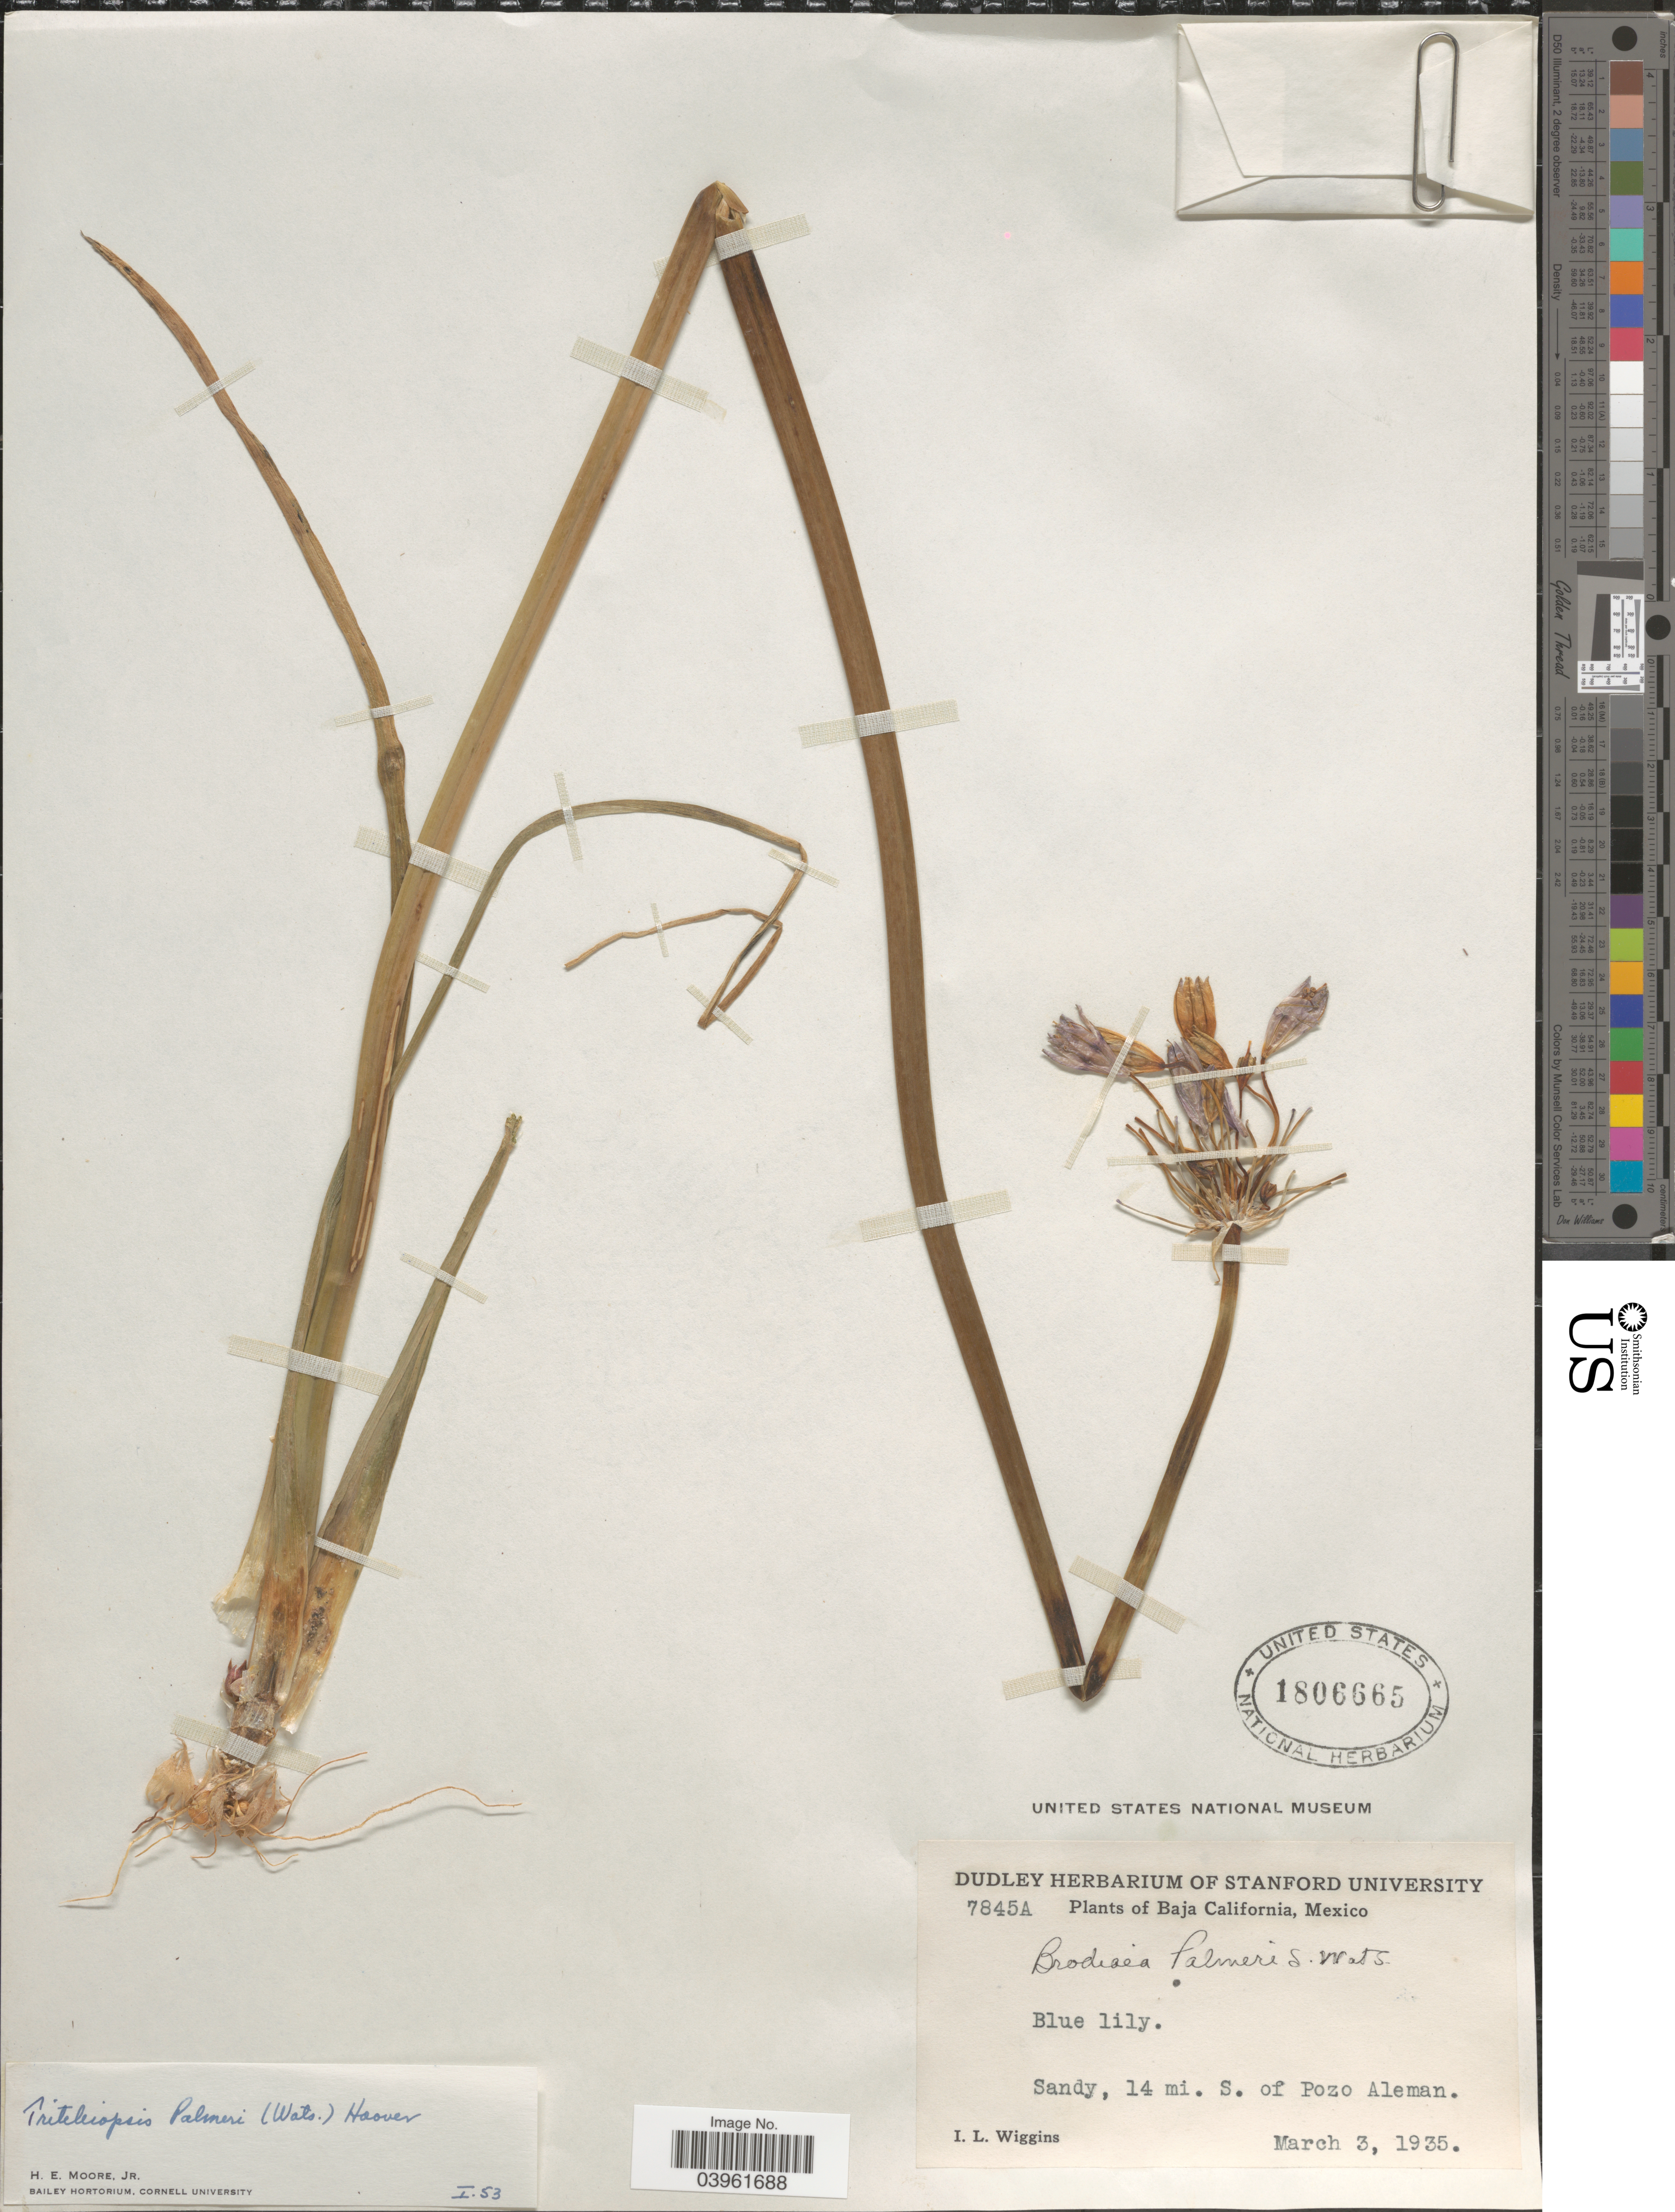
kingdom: Plantae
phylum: Tracheophyta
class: Liliopsida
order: Asparagales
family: Asparagaceae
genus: Triteleiopsis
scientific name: Triteleiopsis palmeri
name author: (S. Watson) Hoover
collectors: I. L. Wiggins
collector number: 7845A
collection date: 1935-03-03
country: Mexico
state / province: Baja California Norte / Baja California Sur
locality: Sandy, 14 mi. S. of Pozo Aleman.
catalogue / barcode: US 1806665